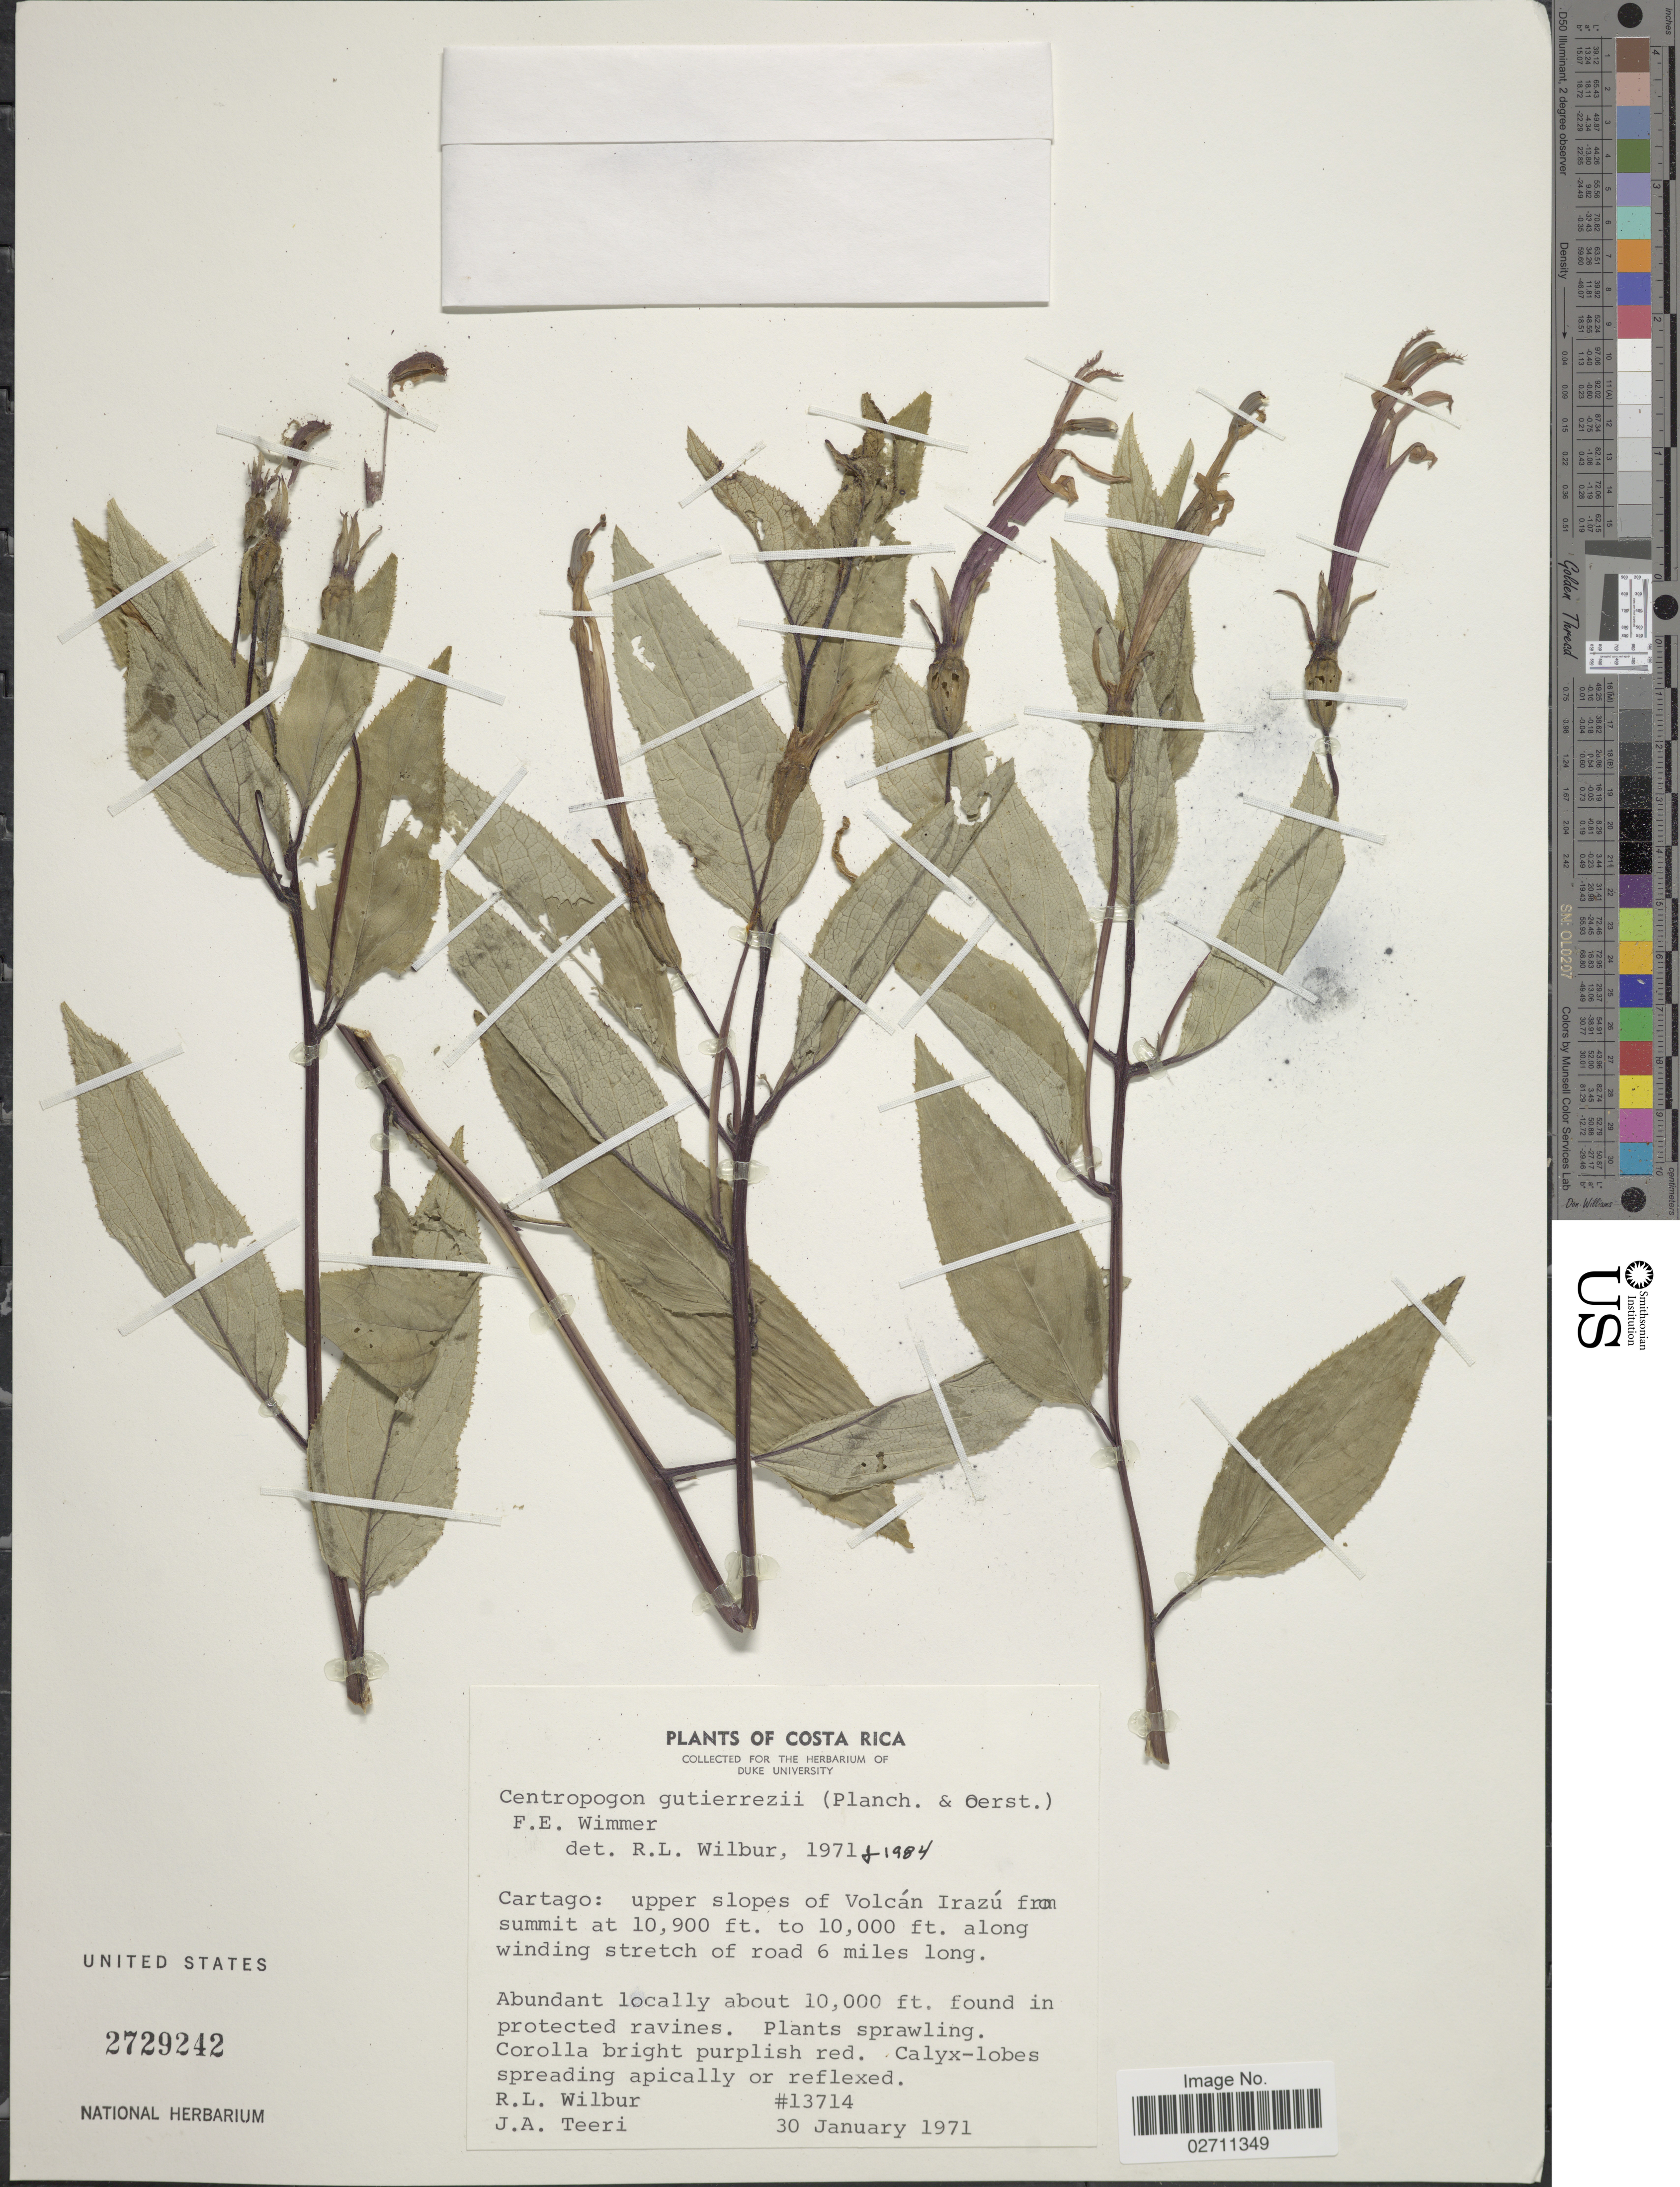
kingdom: Plantae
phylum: Tracheophyta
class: Magnoliopsida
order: Asterales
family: Campanulaceae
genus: Centropogon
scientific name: Centropogon gutierrezii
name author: (Planch. & Oerst.) E. Wimm.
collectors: R. L. Wilbur & J. Teeri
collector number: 13714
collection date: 1971-01-30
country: Costa Rica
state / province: Cartago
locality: Upper slopes of Volcan Irazu from summit along winding stretch of road 6 miles long.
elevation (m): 3048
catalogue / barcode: US 2729242